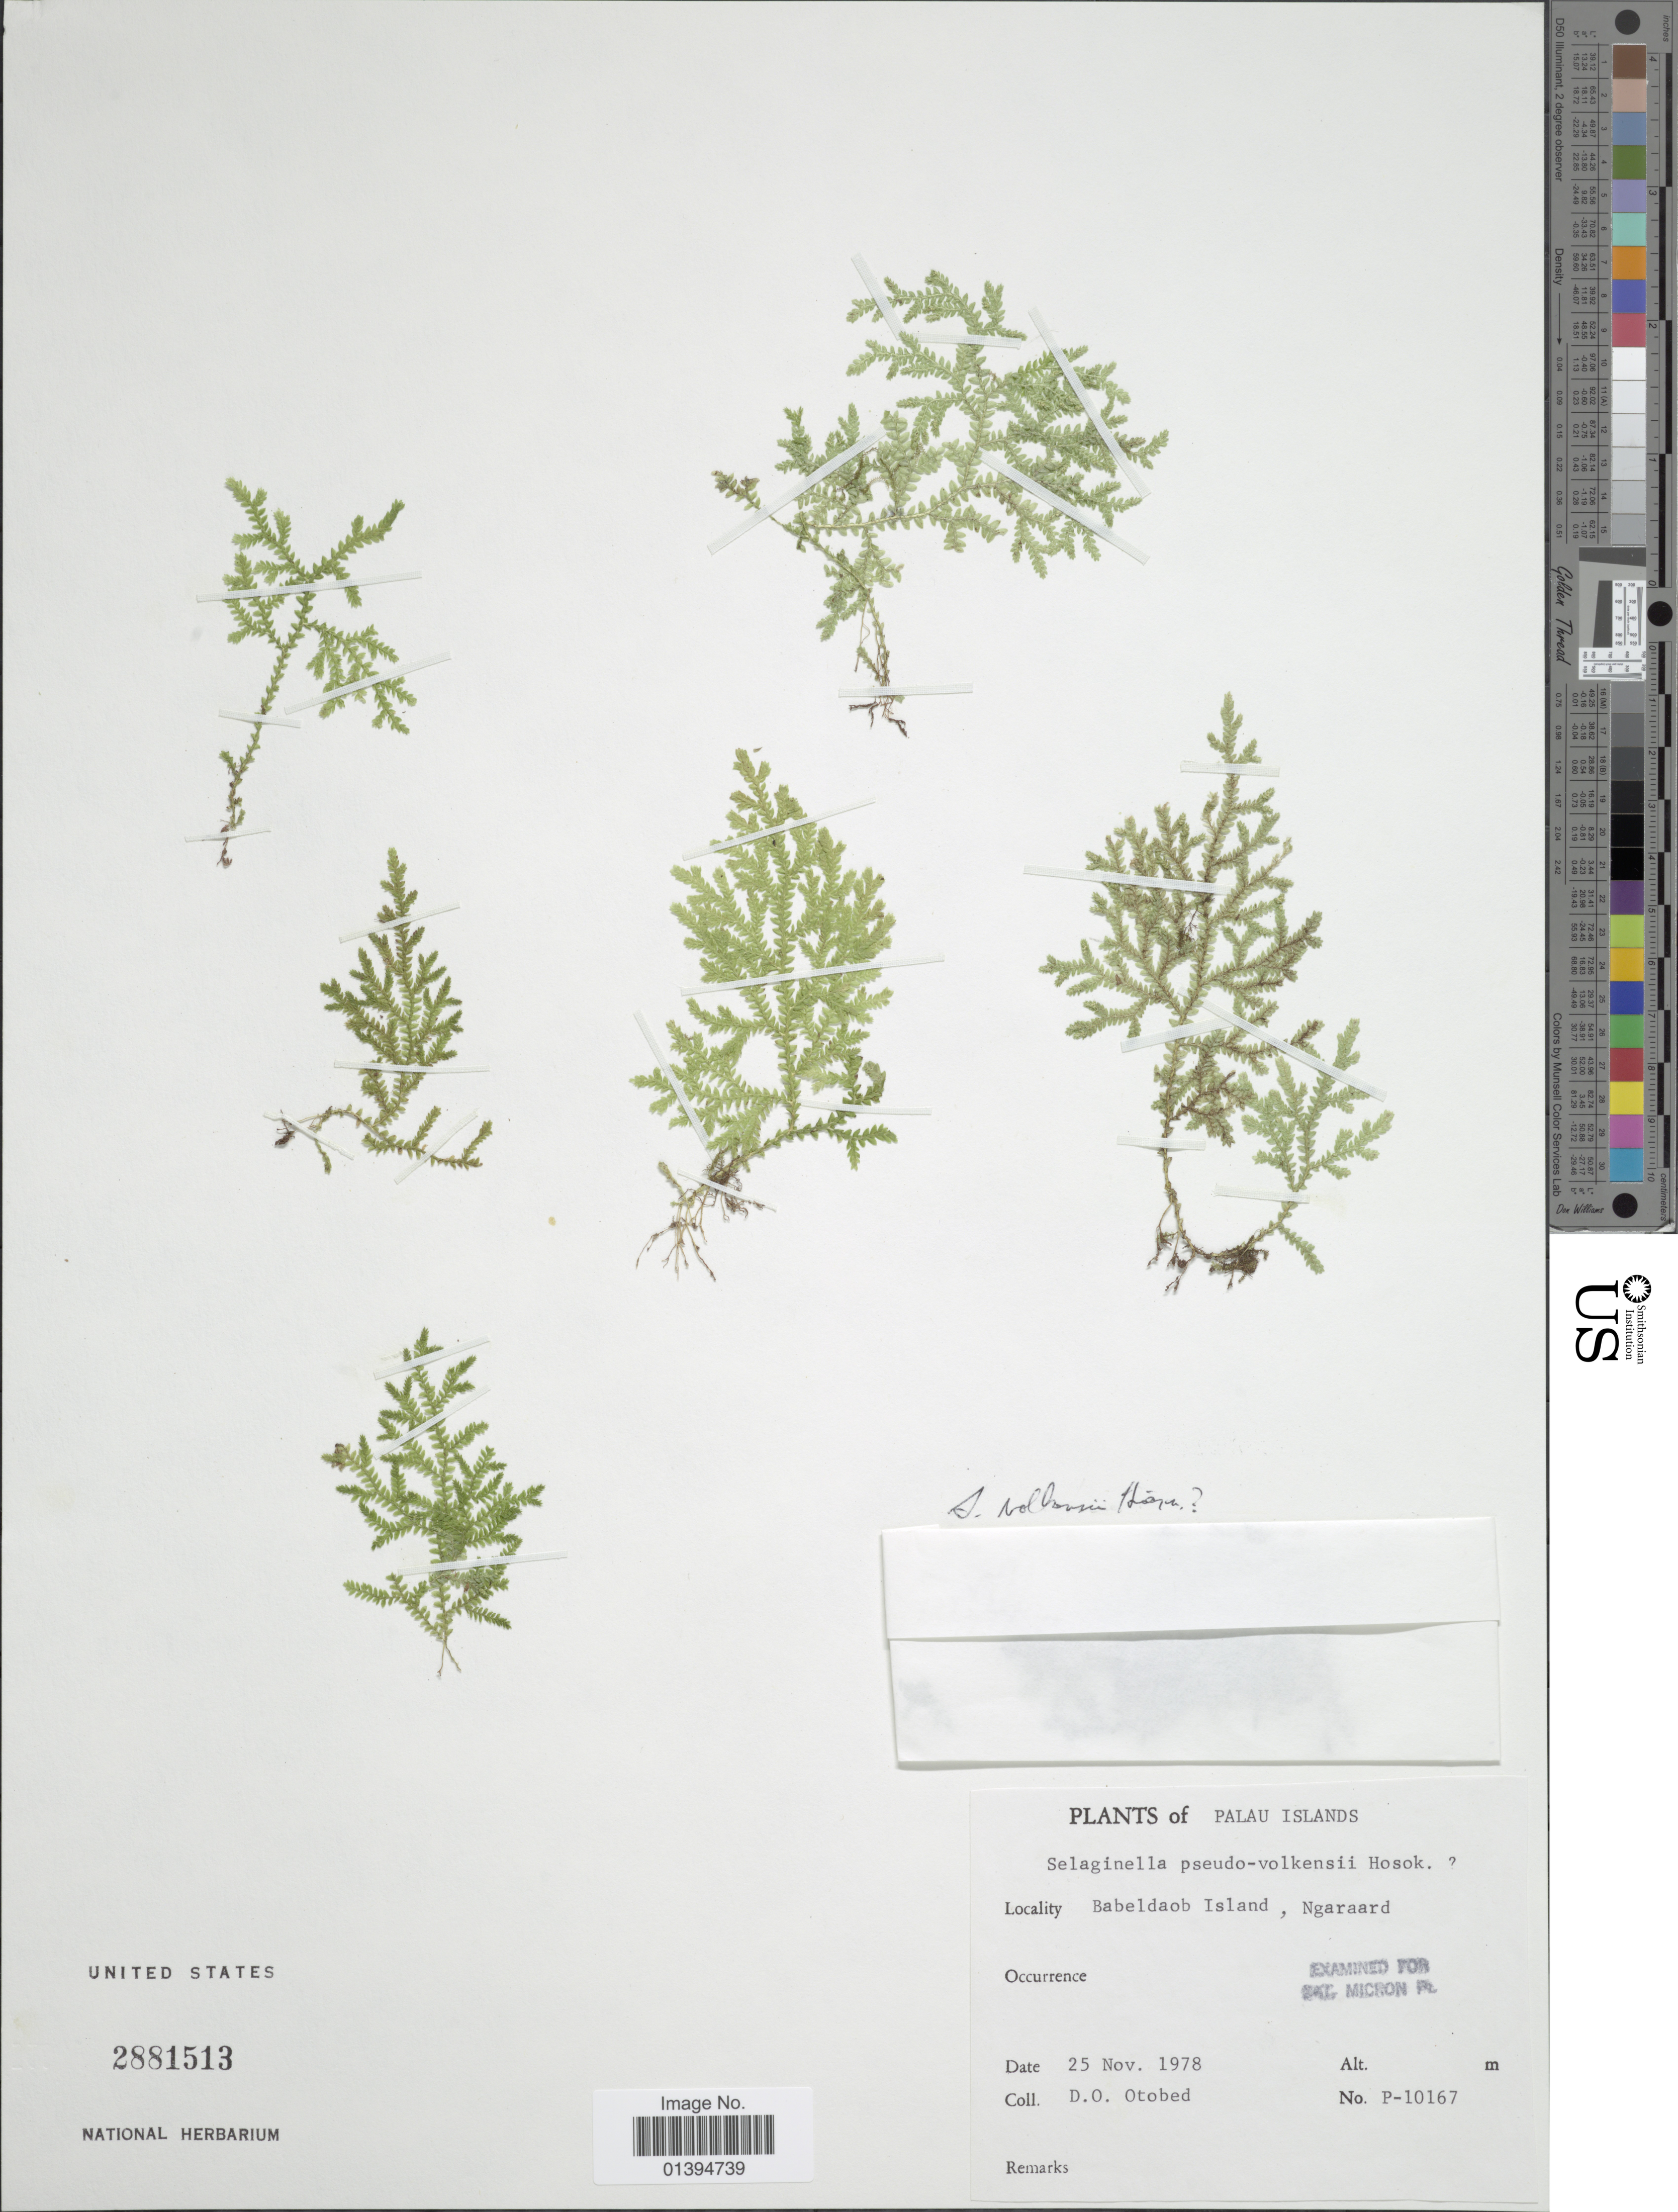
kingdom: Plantae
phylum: Tracheophyta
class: Lycopodiopsida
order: Selaginellales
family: Selaginellaceae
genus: Selaginella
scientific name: Selaginella pseudo-volkensii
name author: Hosok.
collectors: D. O. Otobed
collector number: P-10167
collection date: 1978-11-25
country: Palau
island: Babeldaob [Babelthuap]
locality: Palau Islands, Babeldaob Island, Ngaraard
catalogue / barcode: US 2881513